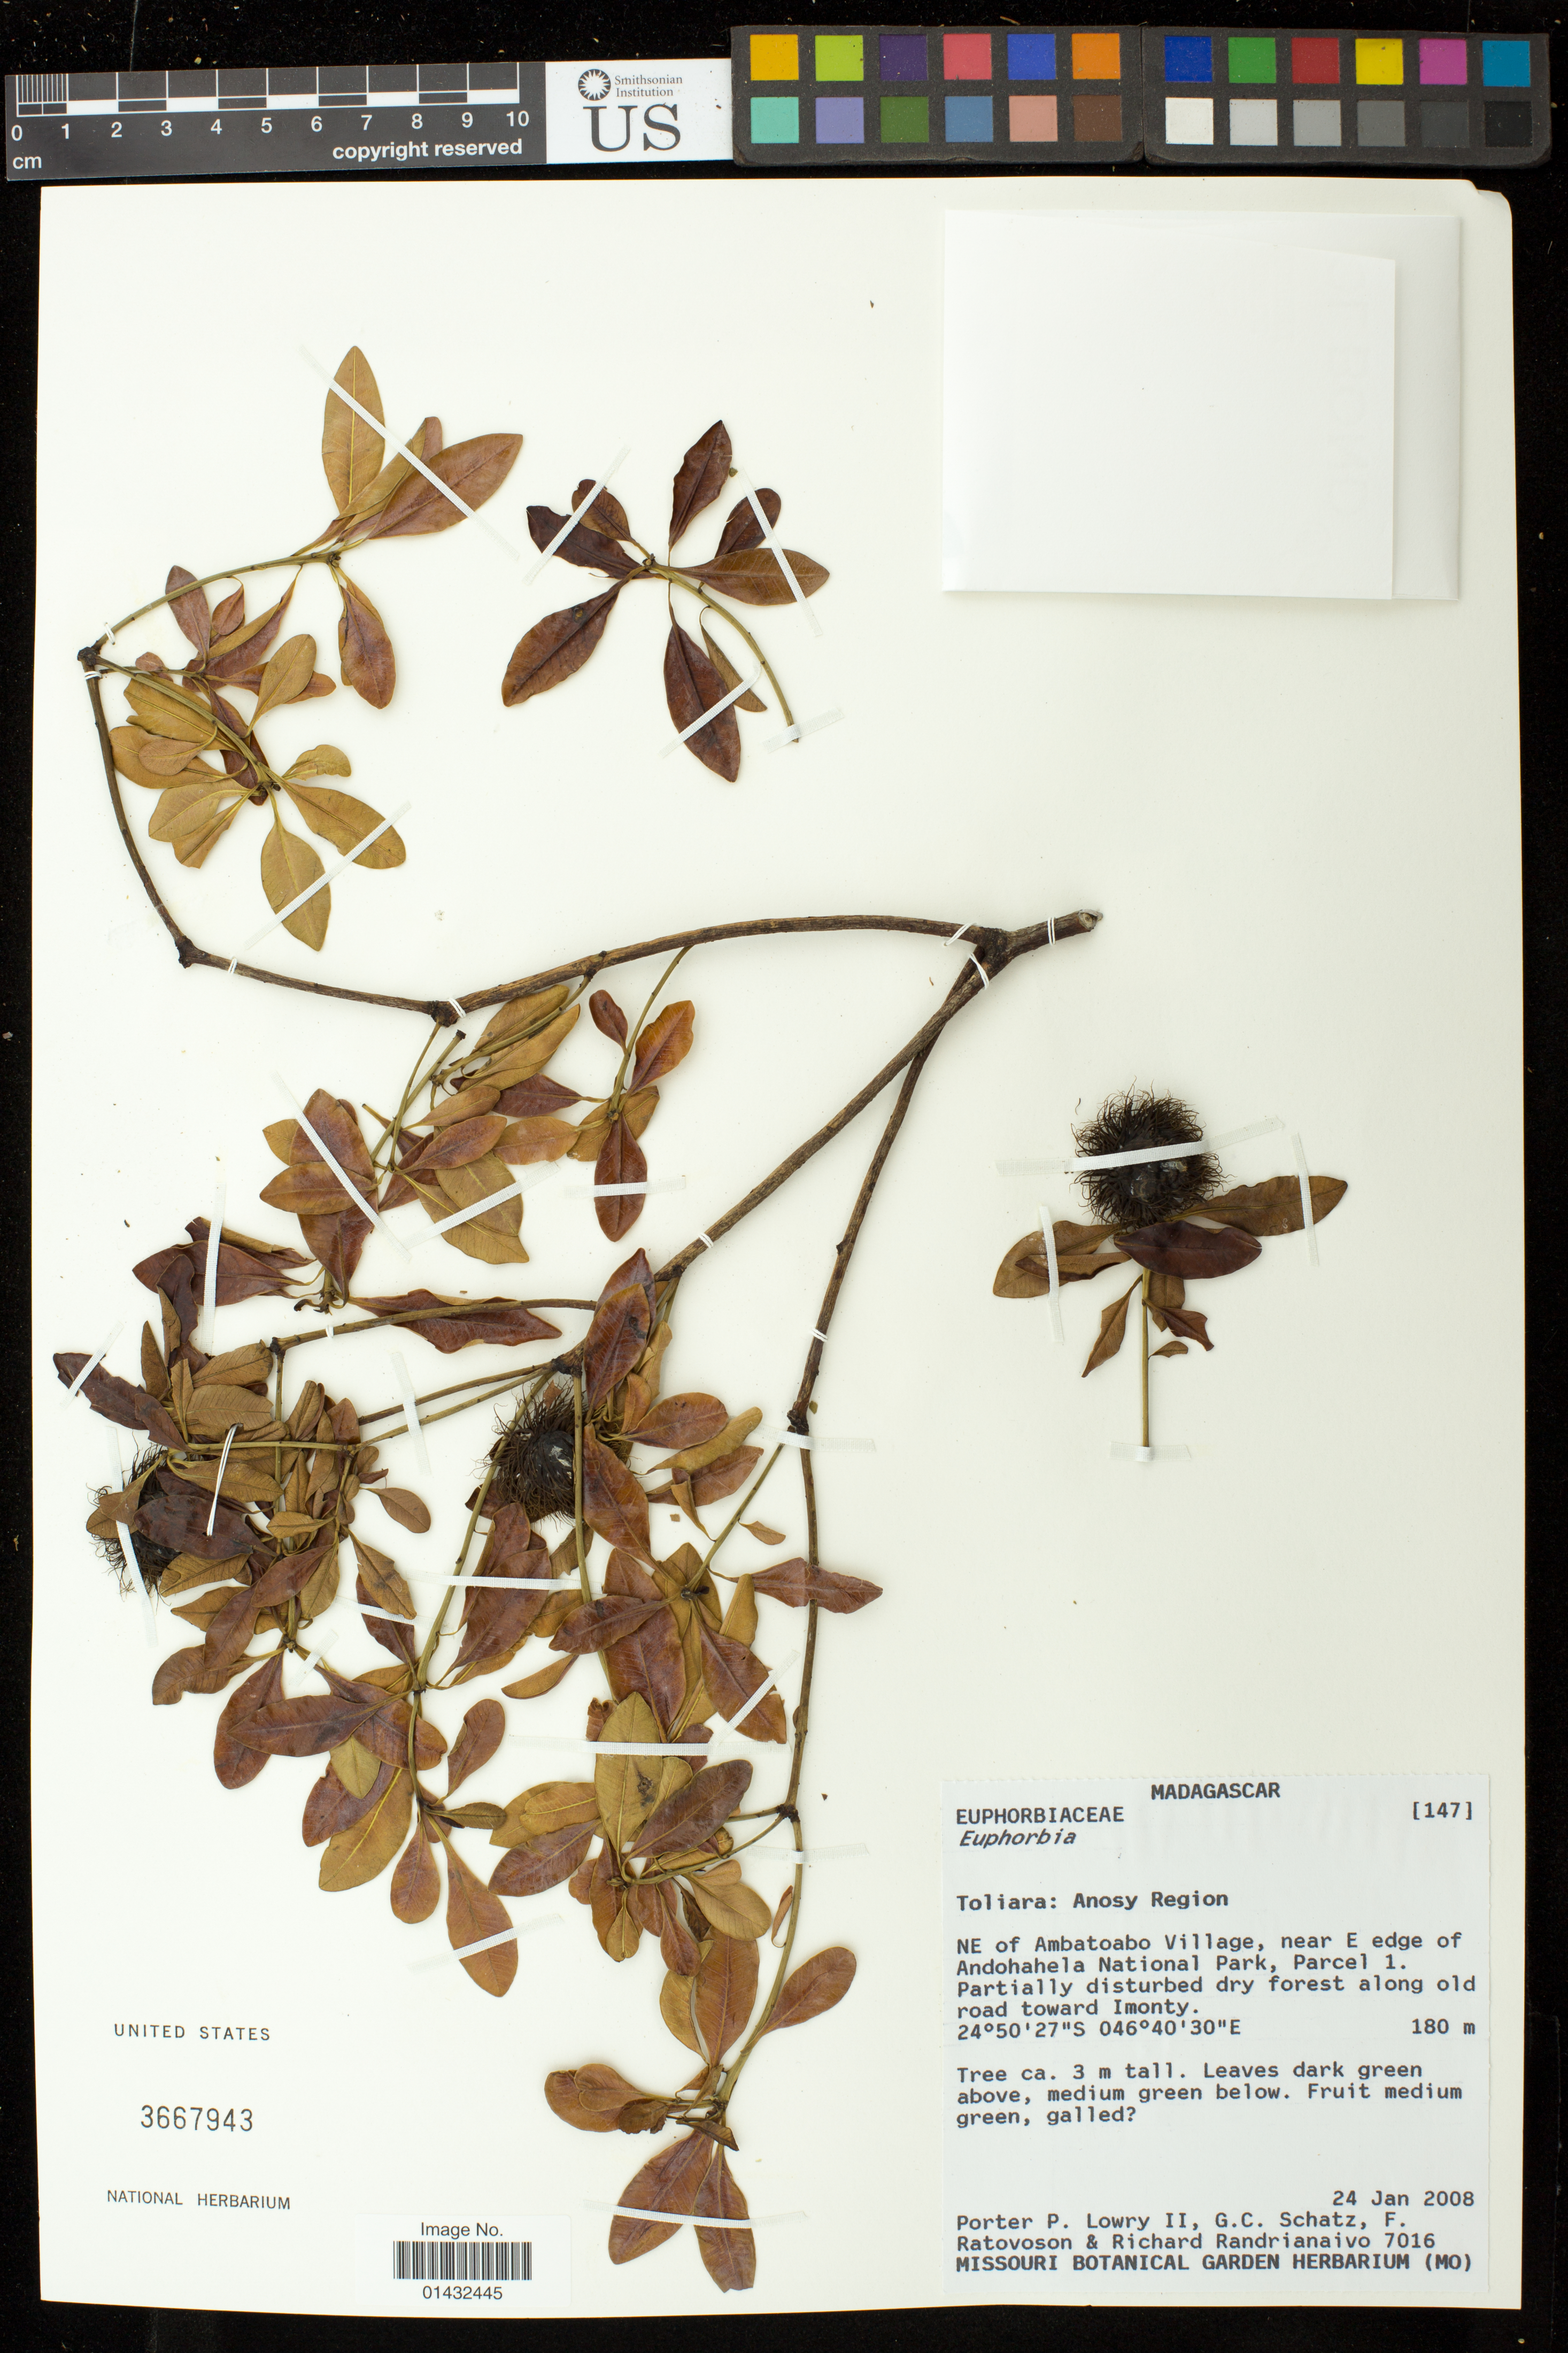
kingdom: Plantae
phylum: Tracheophyta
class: Magnoliopsida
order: Malpighiales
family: Euphorbiaceae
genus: Euphorbia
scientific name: Euphorbia sp.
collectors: P. P. Lowry, G. C. Schatz, F. Ratovoson & R. Randrianaivo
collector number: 7016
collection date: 2008-01-24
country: Madagascar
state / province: Anosy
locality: NE of Ambatoabo Village, near E edge of Andohahela National Park, Parcel 1; forest along old road toward Imonty.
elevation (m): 180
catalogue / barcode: US 3667943